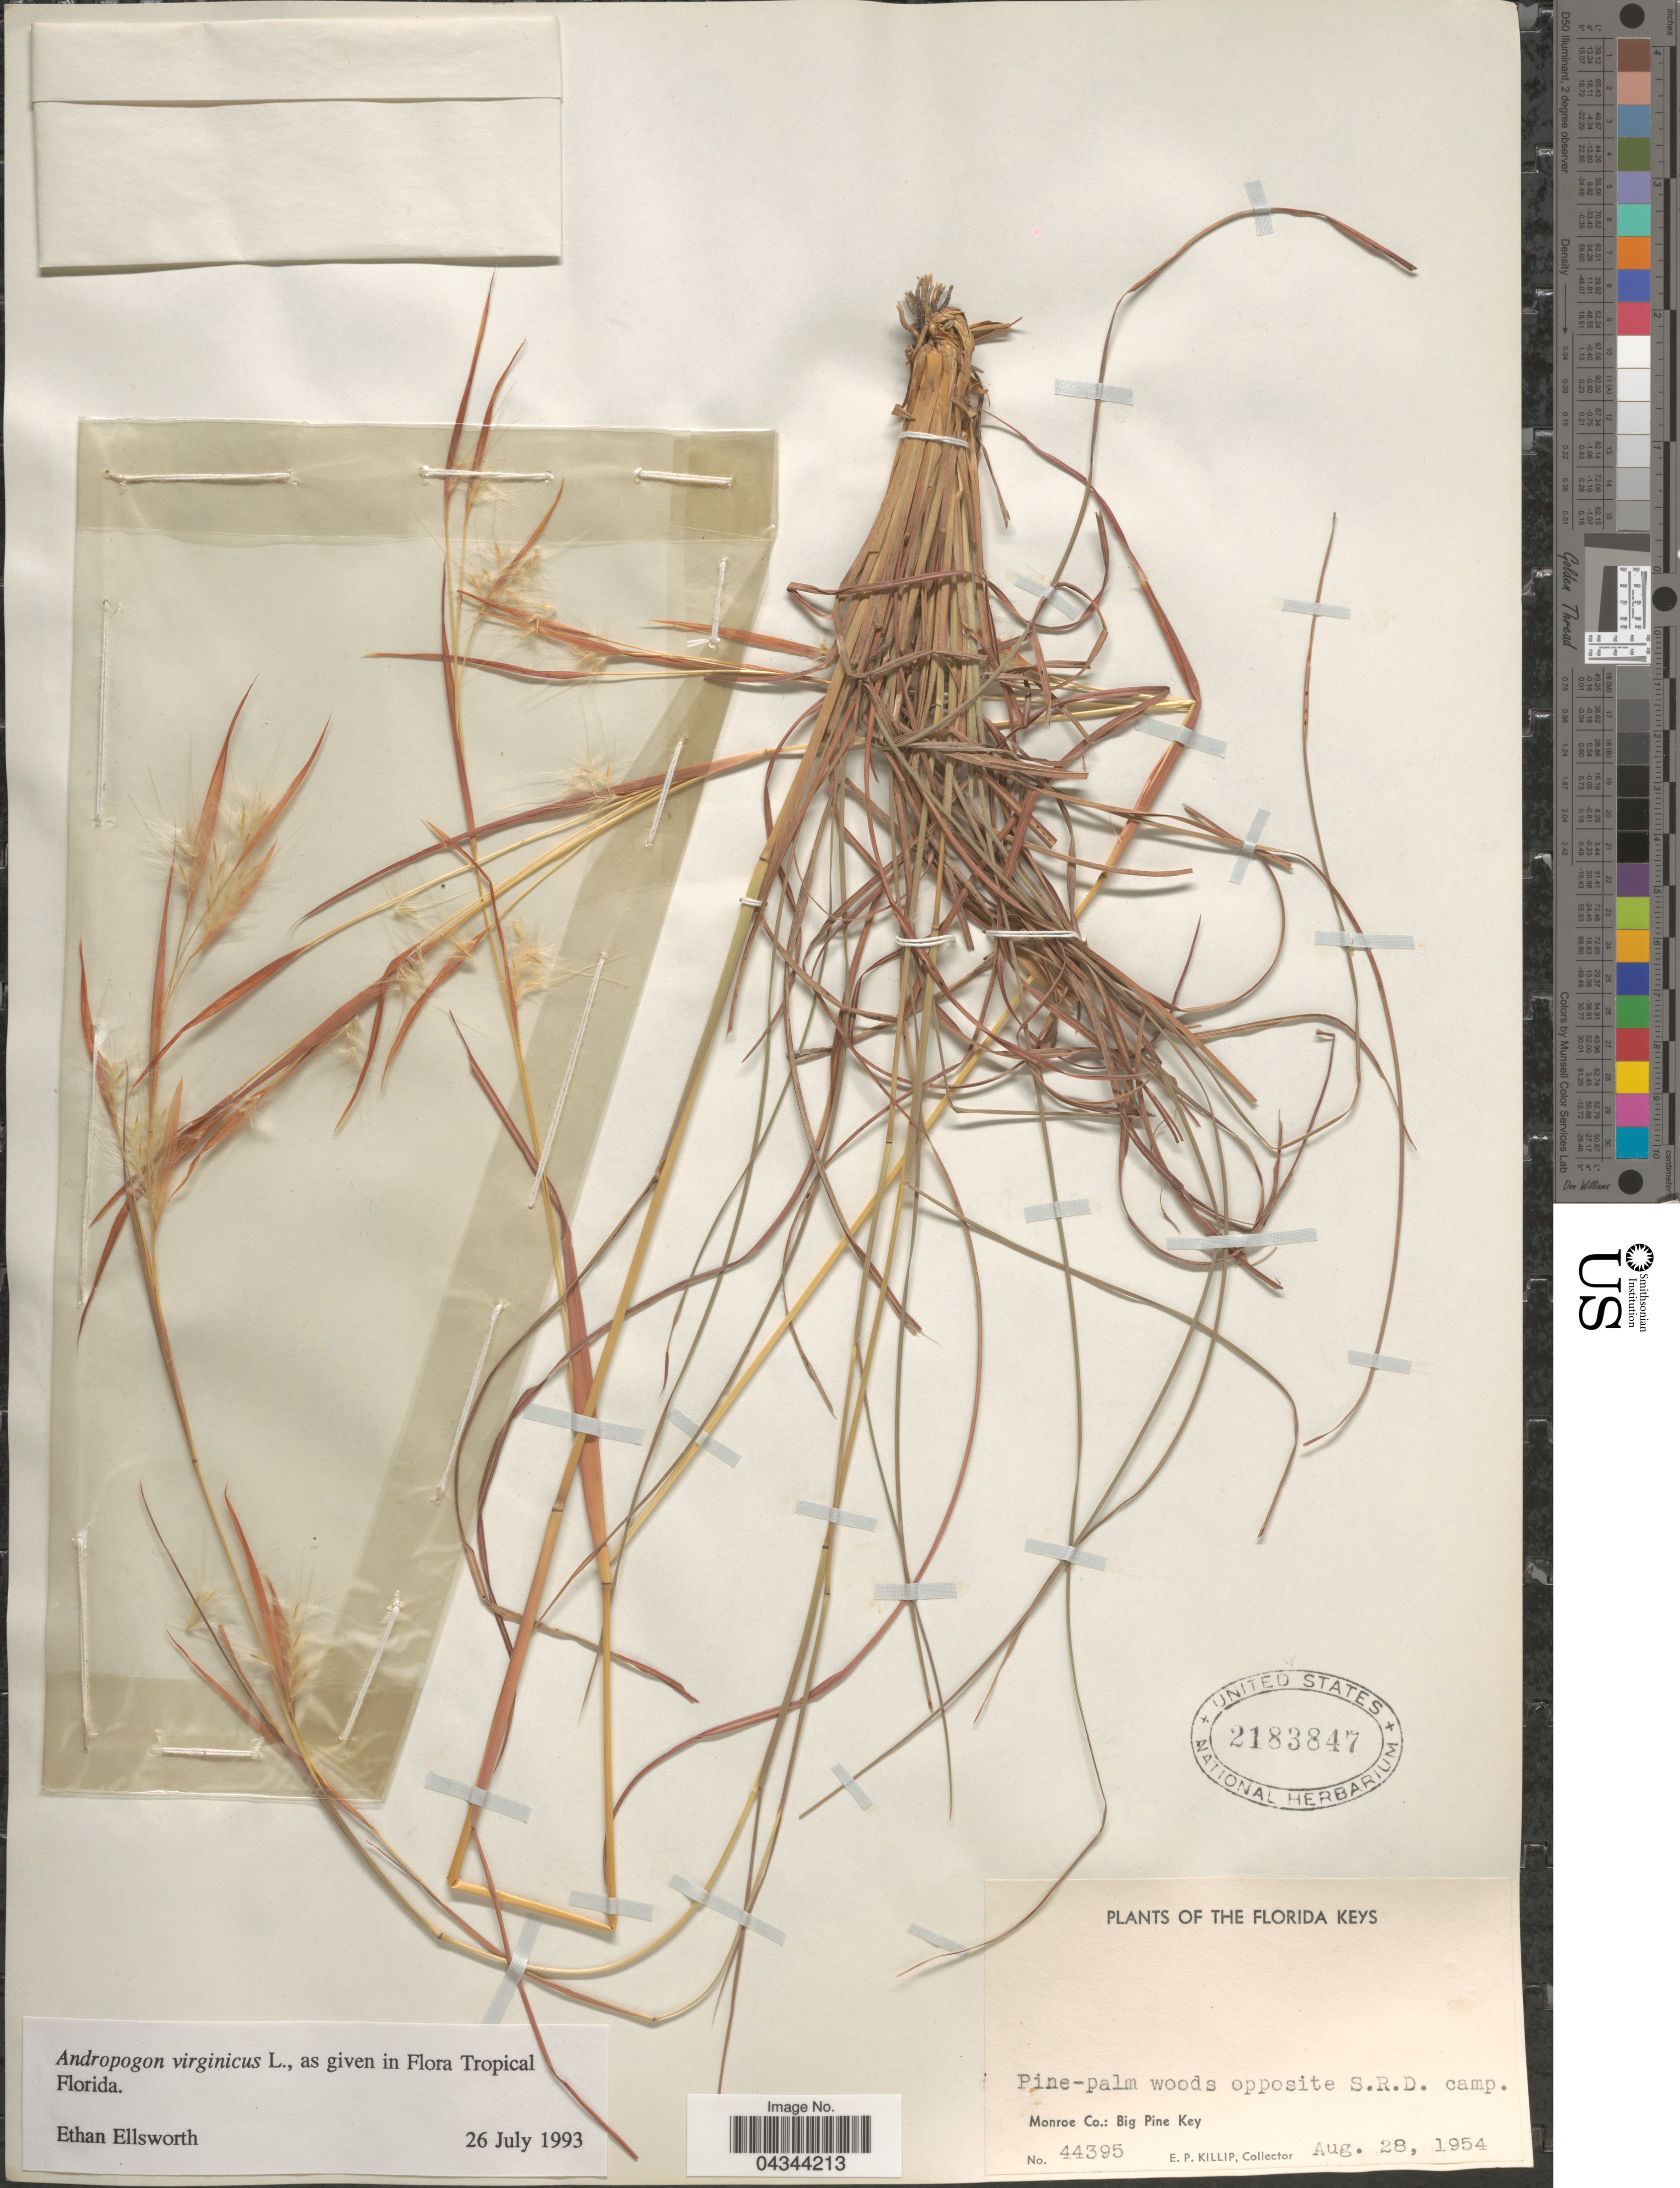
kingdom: Plantae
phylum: Tracheophyta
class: Liliopsida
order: Poales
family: Poaceae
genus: Andropogon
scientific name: Andropogon virginicus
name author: L.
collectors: E. P. Killip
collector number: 44395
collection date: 1954-08-28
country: United States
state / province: Florida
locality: The Florida Keys. Opposite S.R.D. camp. Monroe Co.: Big Pine Key.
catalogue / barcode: US 2183847